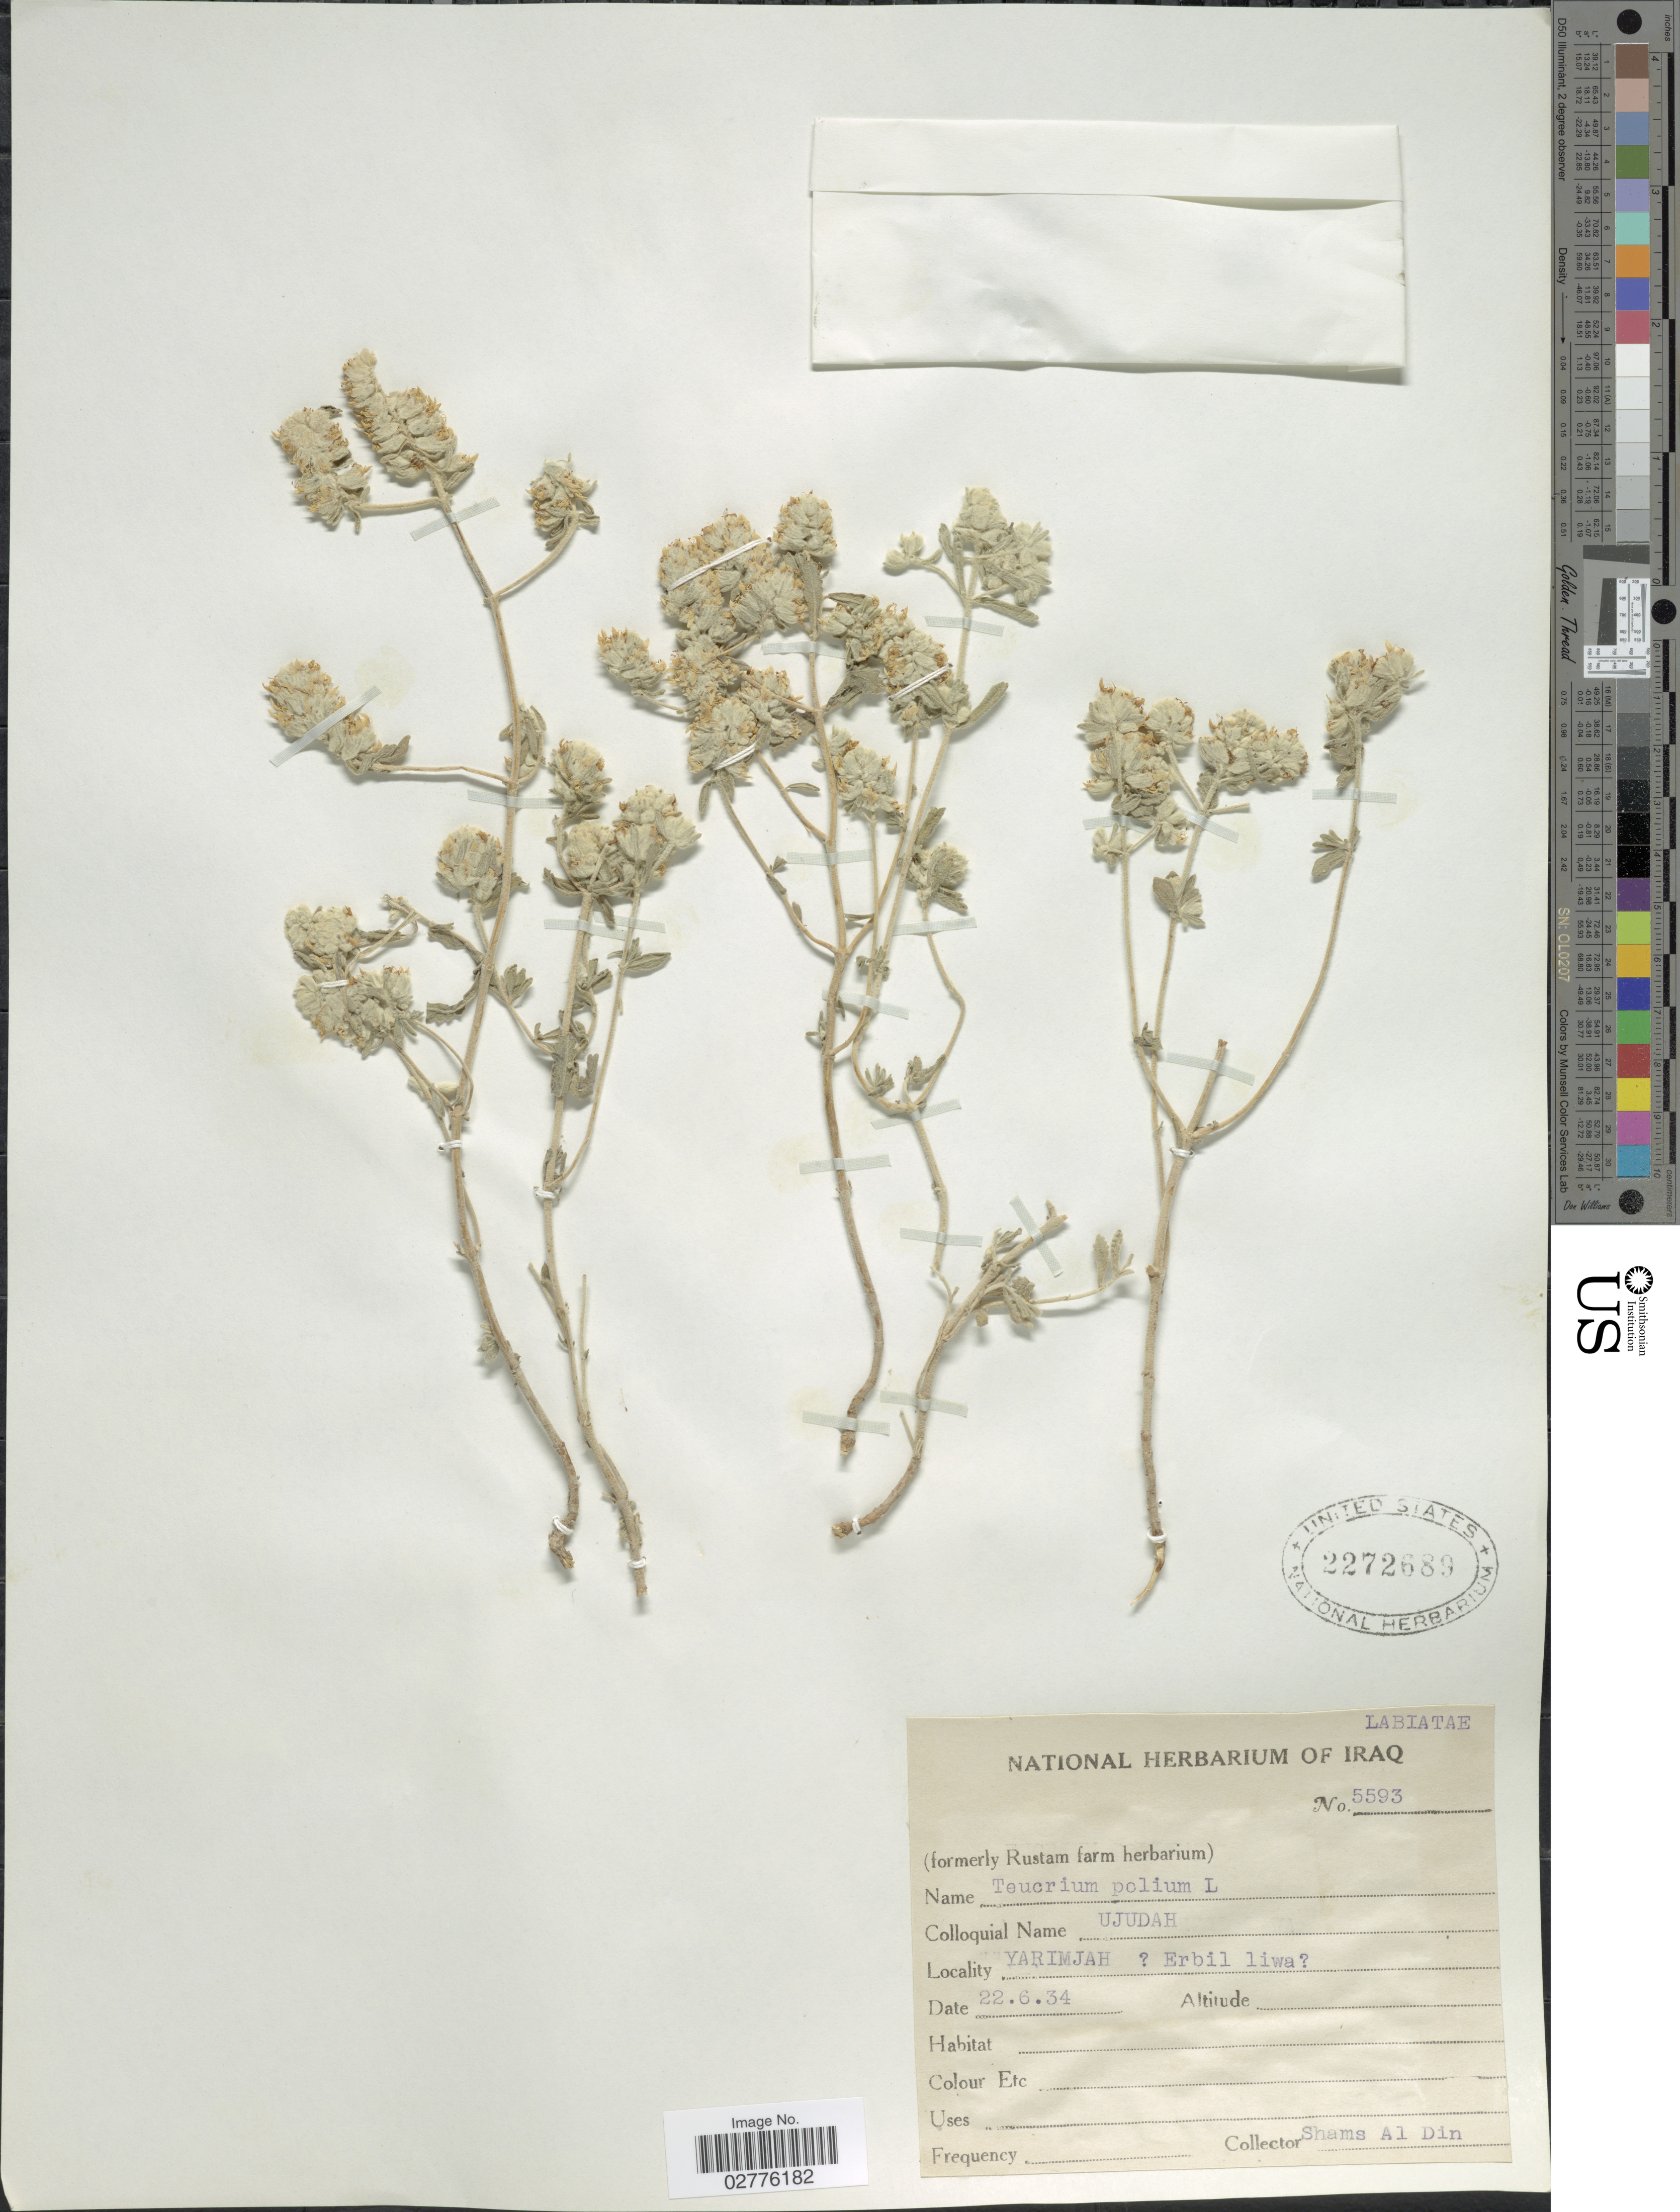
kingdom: Plantae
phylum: Tracheophyta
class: Magnoliopsida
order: Lamiales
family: Lamiaceae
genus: Teucrium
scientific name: Teucrium polium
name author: L.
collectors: S. al Din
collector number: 5593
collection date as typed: Transcribed d/m/y: 22/6/34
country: Iraq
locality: Yarimjah, Erbil liwa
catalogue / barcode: US 2272689